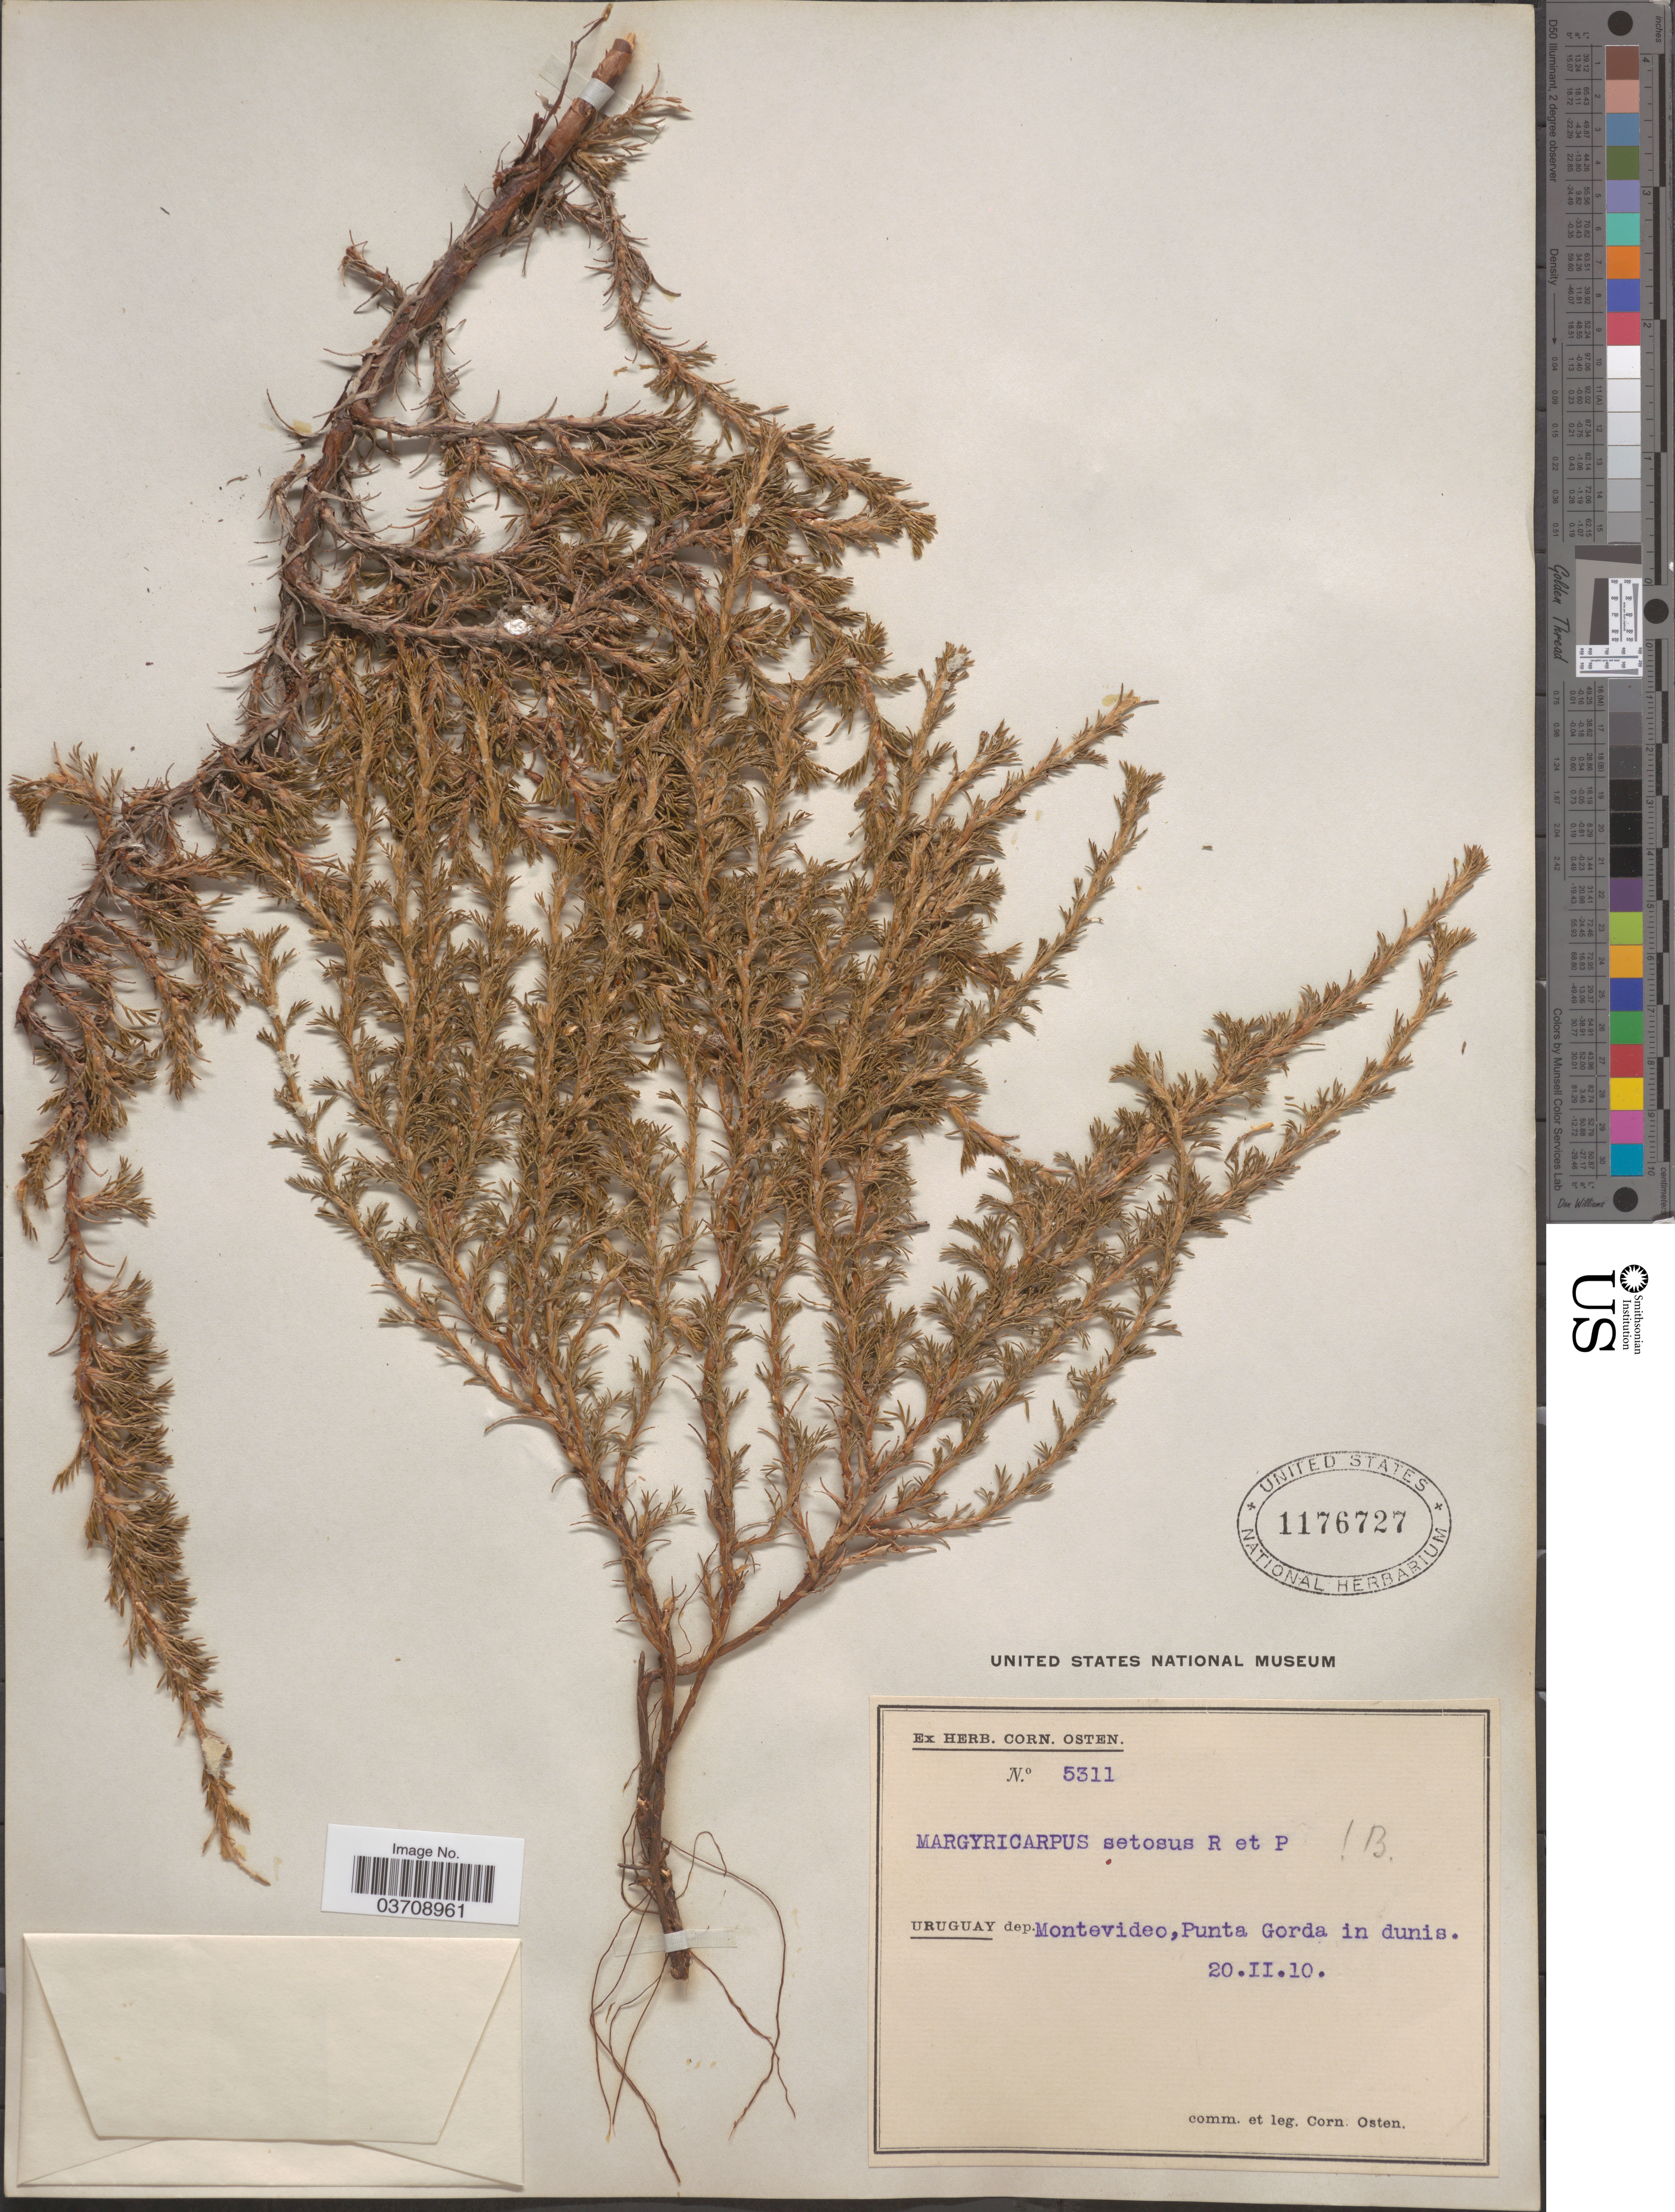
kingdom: Plantae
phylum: Tracheophyta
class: Magnoliopsida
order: Rosales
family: Rosaceae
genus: Margyricarpus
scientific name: Margyricarpus pinnatus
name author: (Lam.) Kuntze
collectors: C. Osten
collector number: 5311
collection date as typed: Transcribed d/m/y: 20/2/10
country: Uruguay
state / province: Montevideo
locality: Dep. Montevideo, Punta Gorde in dunis.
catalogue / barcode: US 1176727